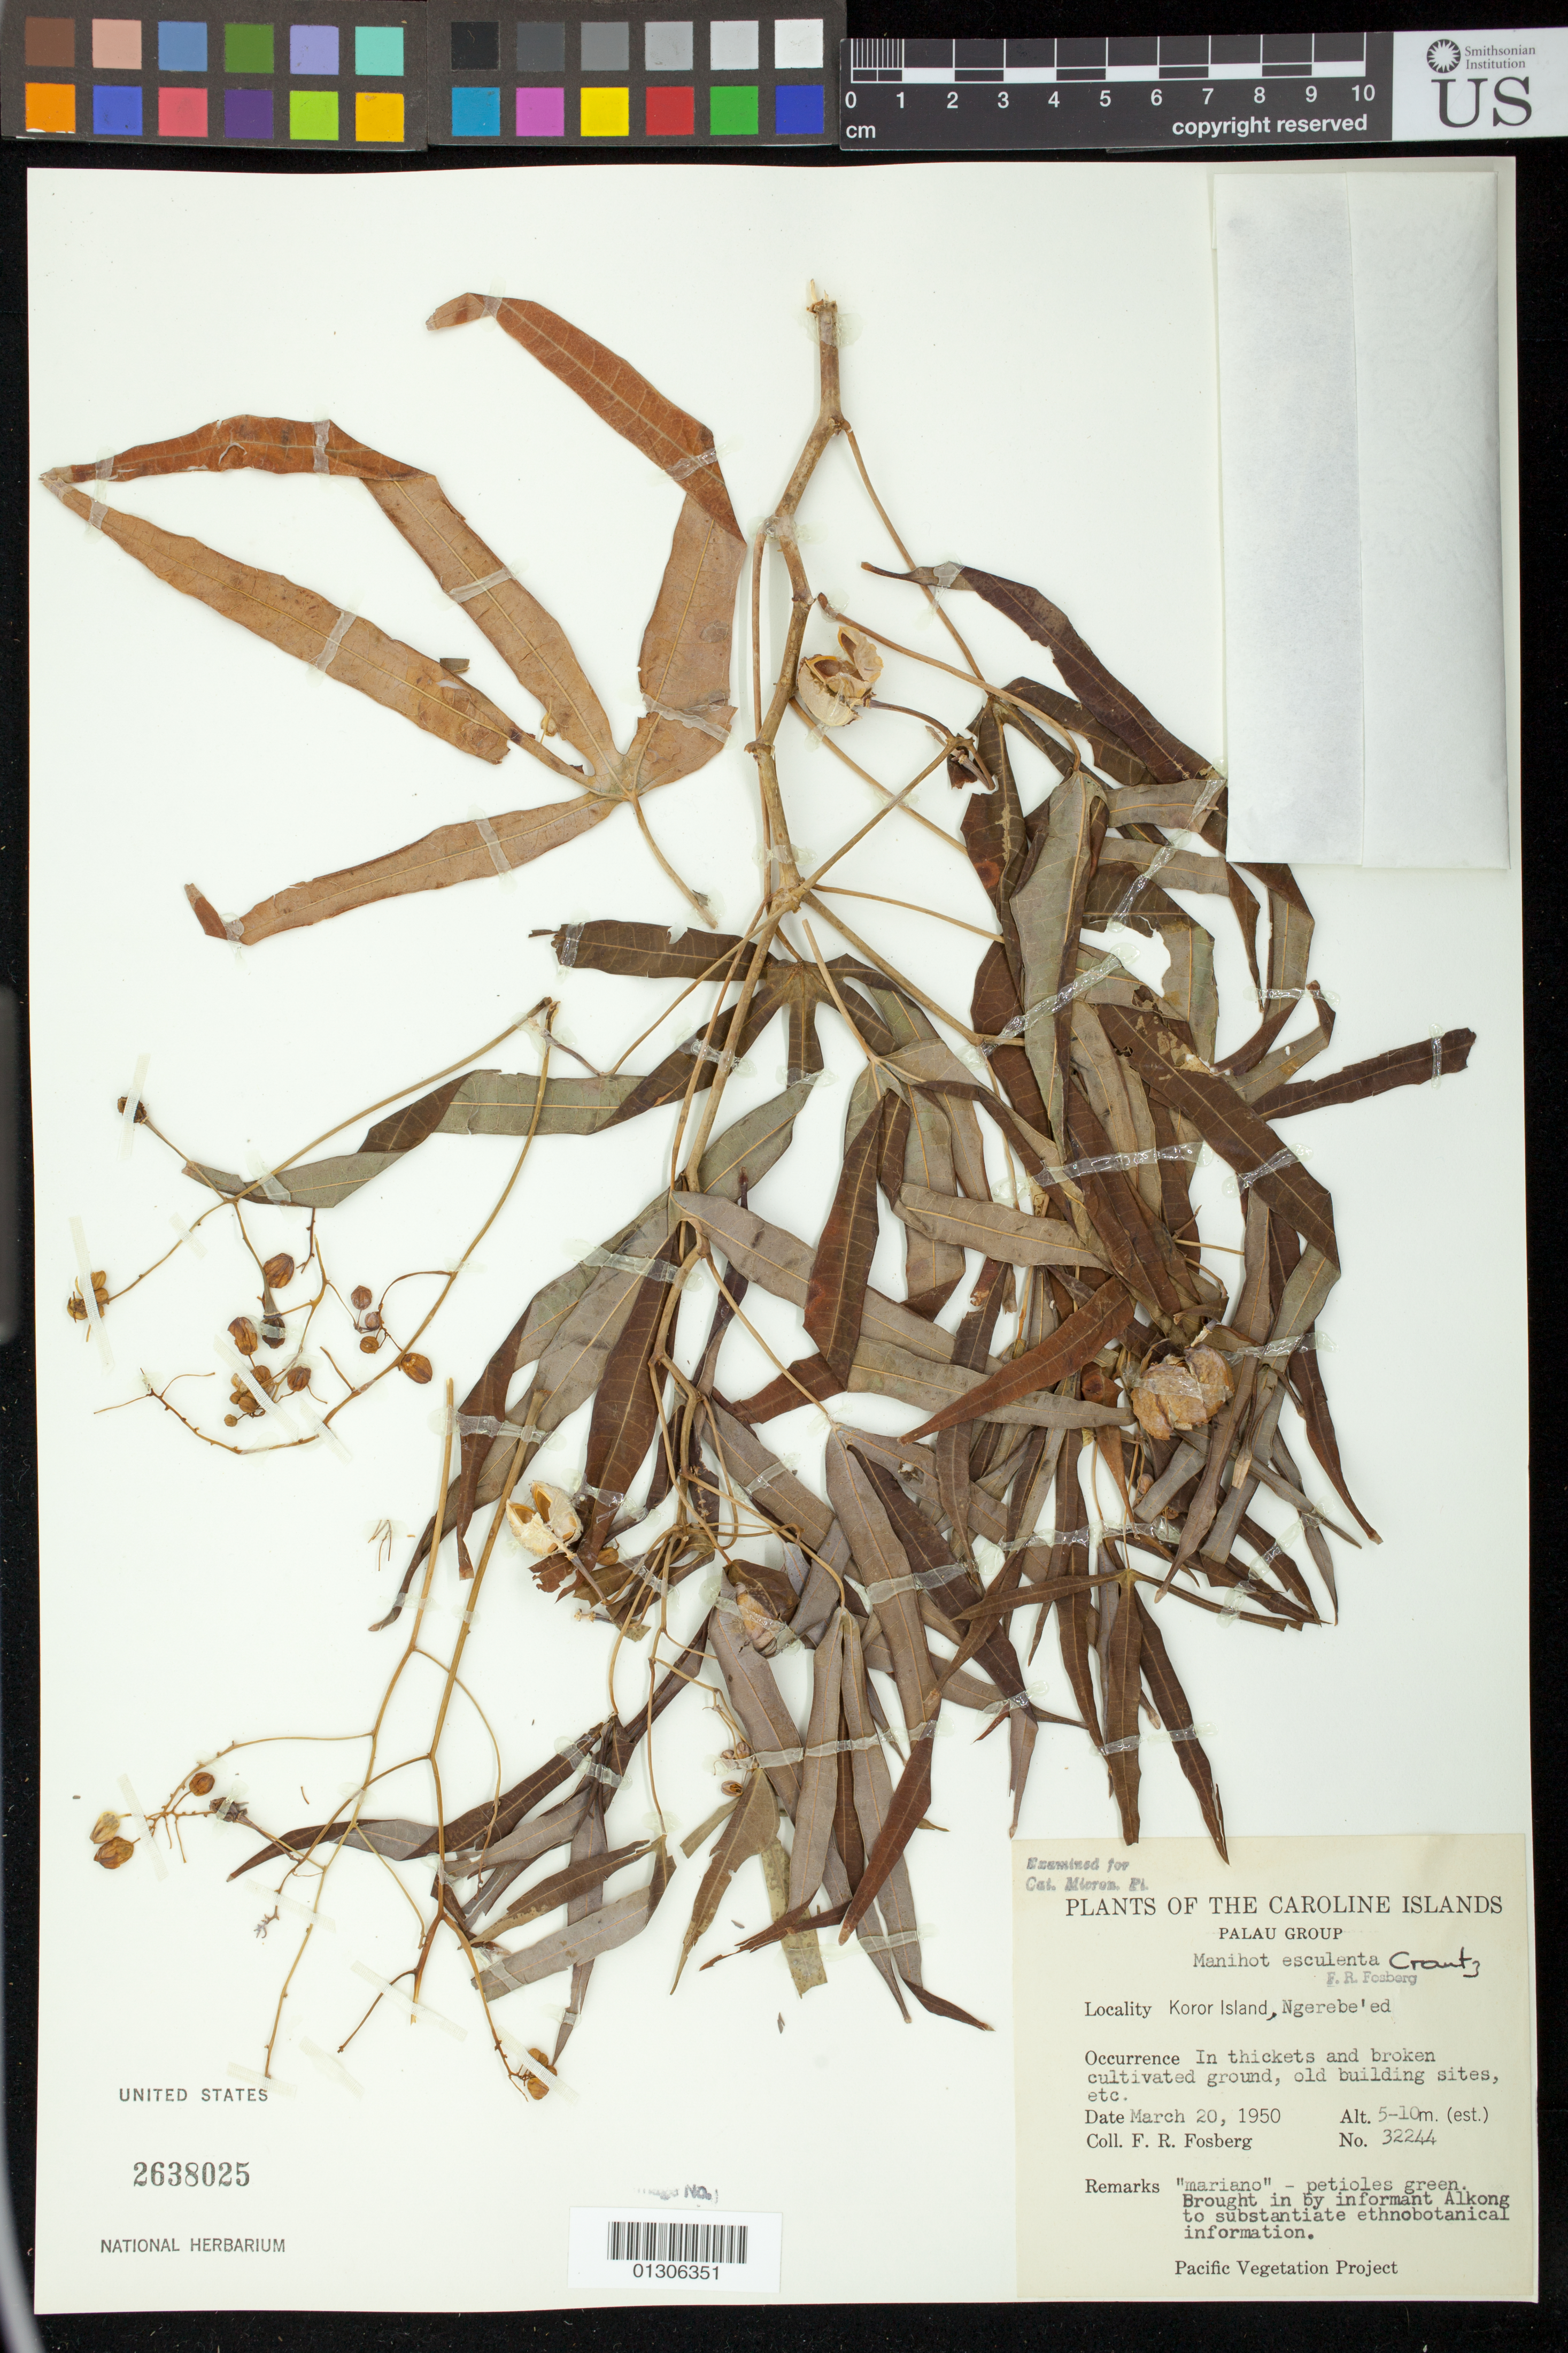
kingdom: Plantae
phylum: Tracheophyta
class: Magnoliopsida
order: Malpighiales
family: Euphorbiaceae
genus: Manihot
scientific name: Manihot esculenta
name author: Crantz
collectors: F. R. Fosberg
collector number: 32244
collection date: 1950-03-20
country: Palau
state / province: Koror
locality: Ngerebe'ed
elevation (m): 5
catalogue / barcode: US 2638025